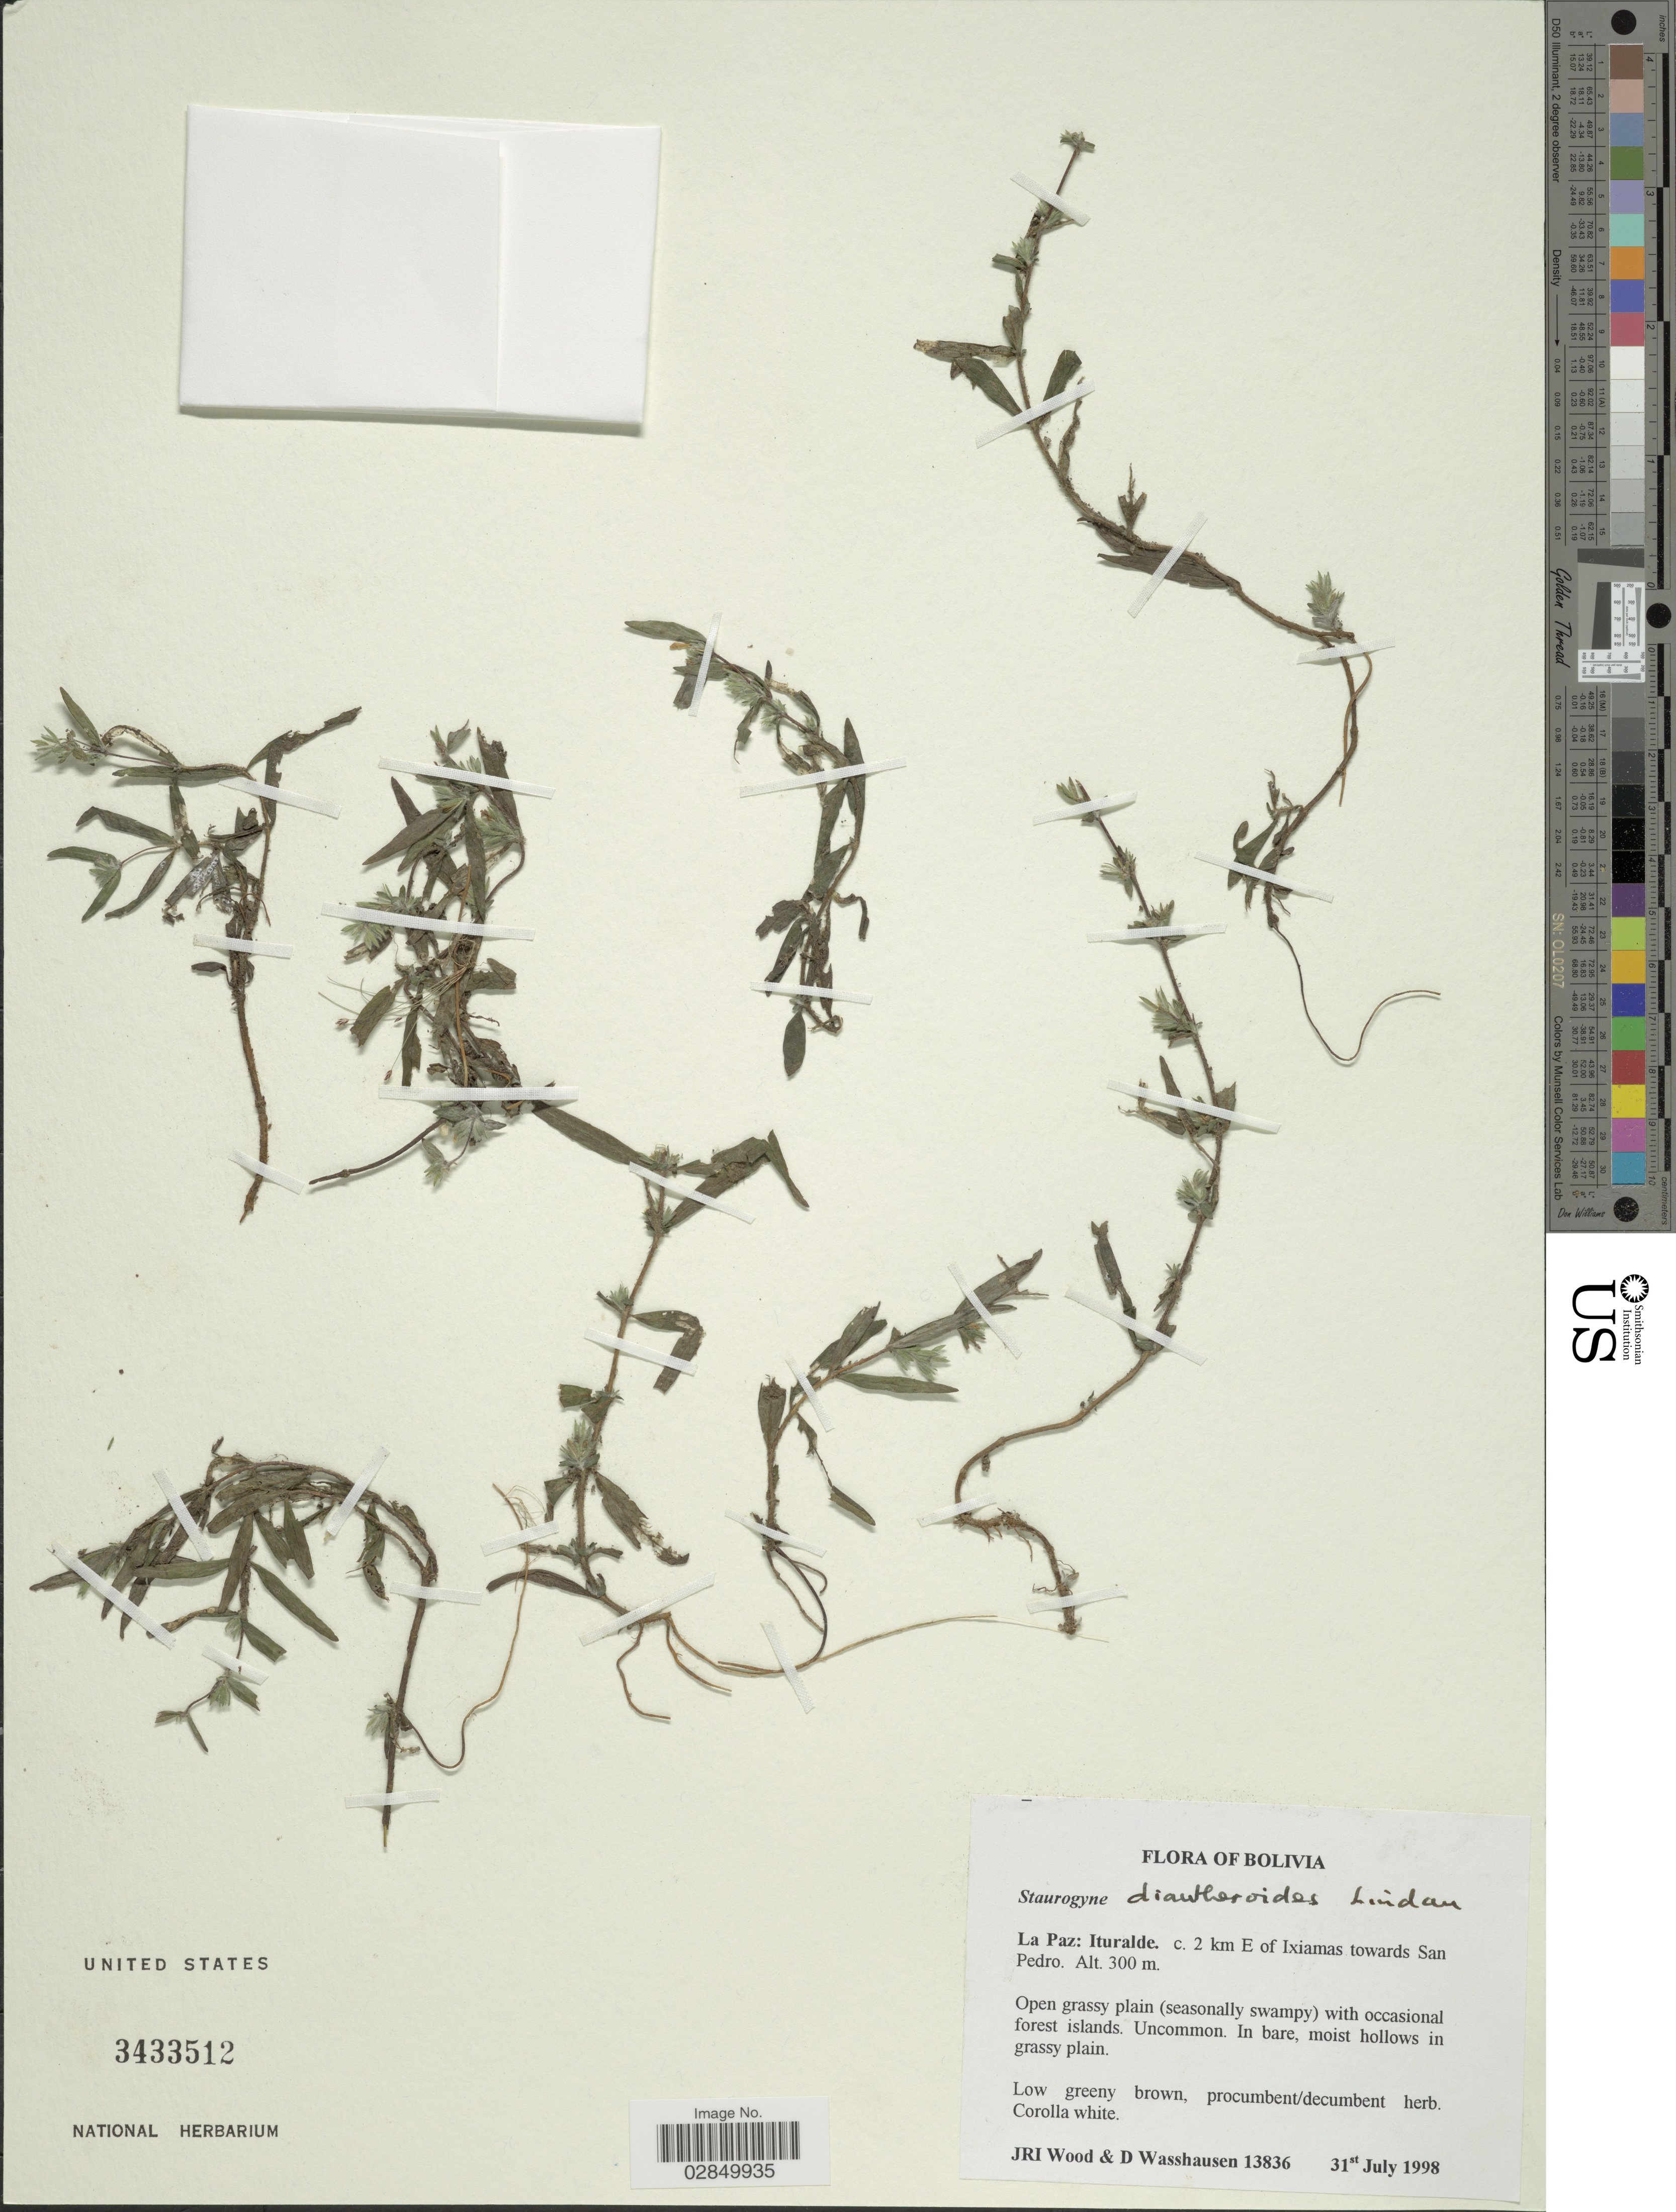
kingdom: Plantae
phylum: Tracheophyta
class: Magnoliopsida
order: Lamiales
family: Acanthaceae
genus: Staurogyne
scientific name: Staurogyne diantheroides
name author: Lindau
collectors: J. R. I. Wood & D. C. Wasshausen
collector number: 13836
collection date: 1998-07-31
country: Bolivia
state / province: La Paz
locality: Ituralde. C. 2 km E of Ixiamas towards San Pedro.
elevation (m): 300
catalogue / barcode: US 3433512